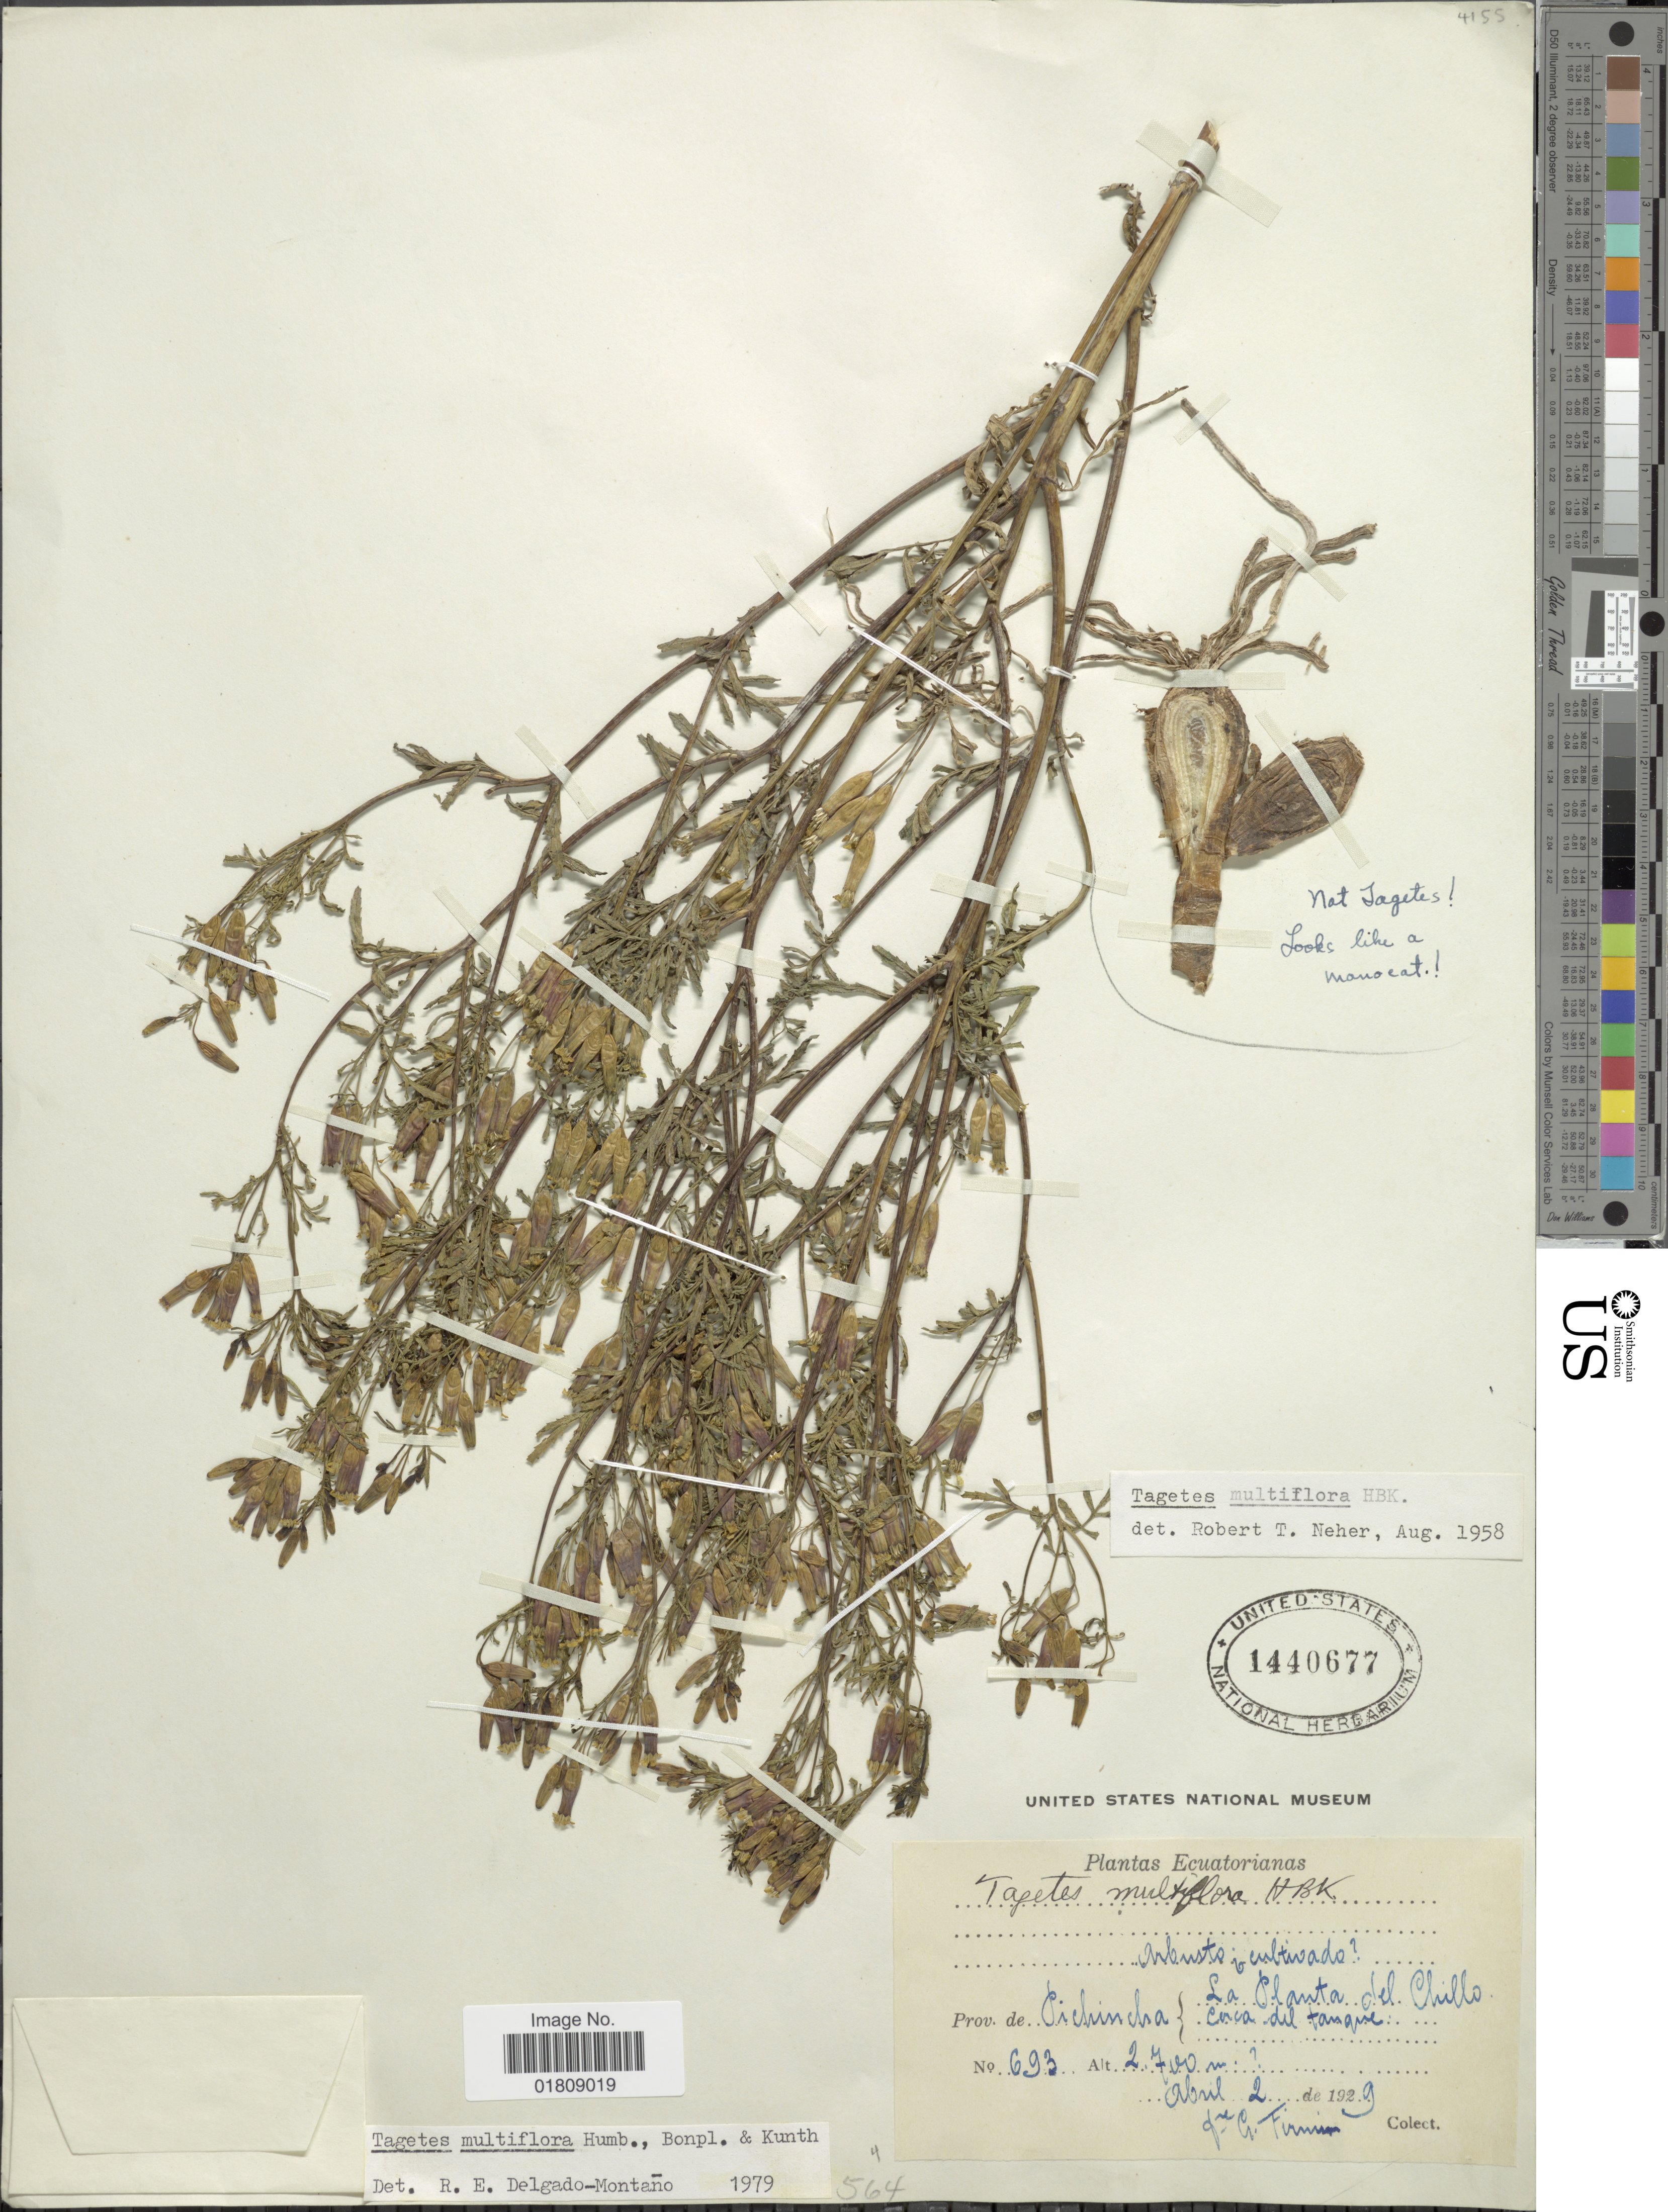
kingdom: Plantae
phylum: Tracheophyta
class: Magnoliopsida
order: Asterales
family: Asteraceae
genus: Tagetes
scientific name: Tagetes multiflora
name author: Kunth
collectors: F. Firmin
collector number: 693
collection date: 1929-04-02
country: Ecuador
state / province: Pichincha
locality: La Planta del Chillo cerca del Tanque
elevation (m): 2700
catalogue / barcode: US 1440677